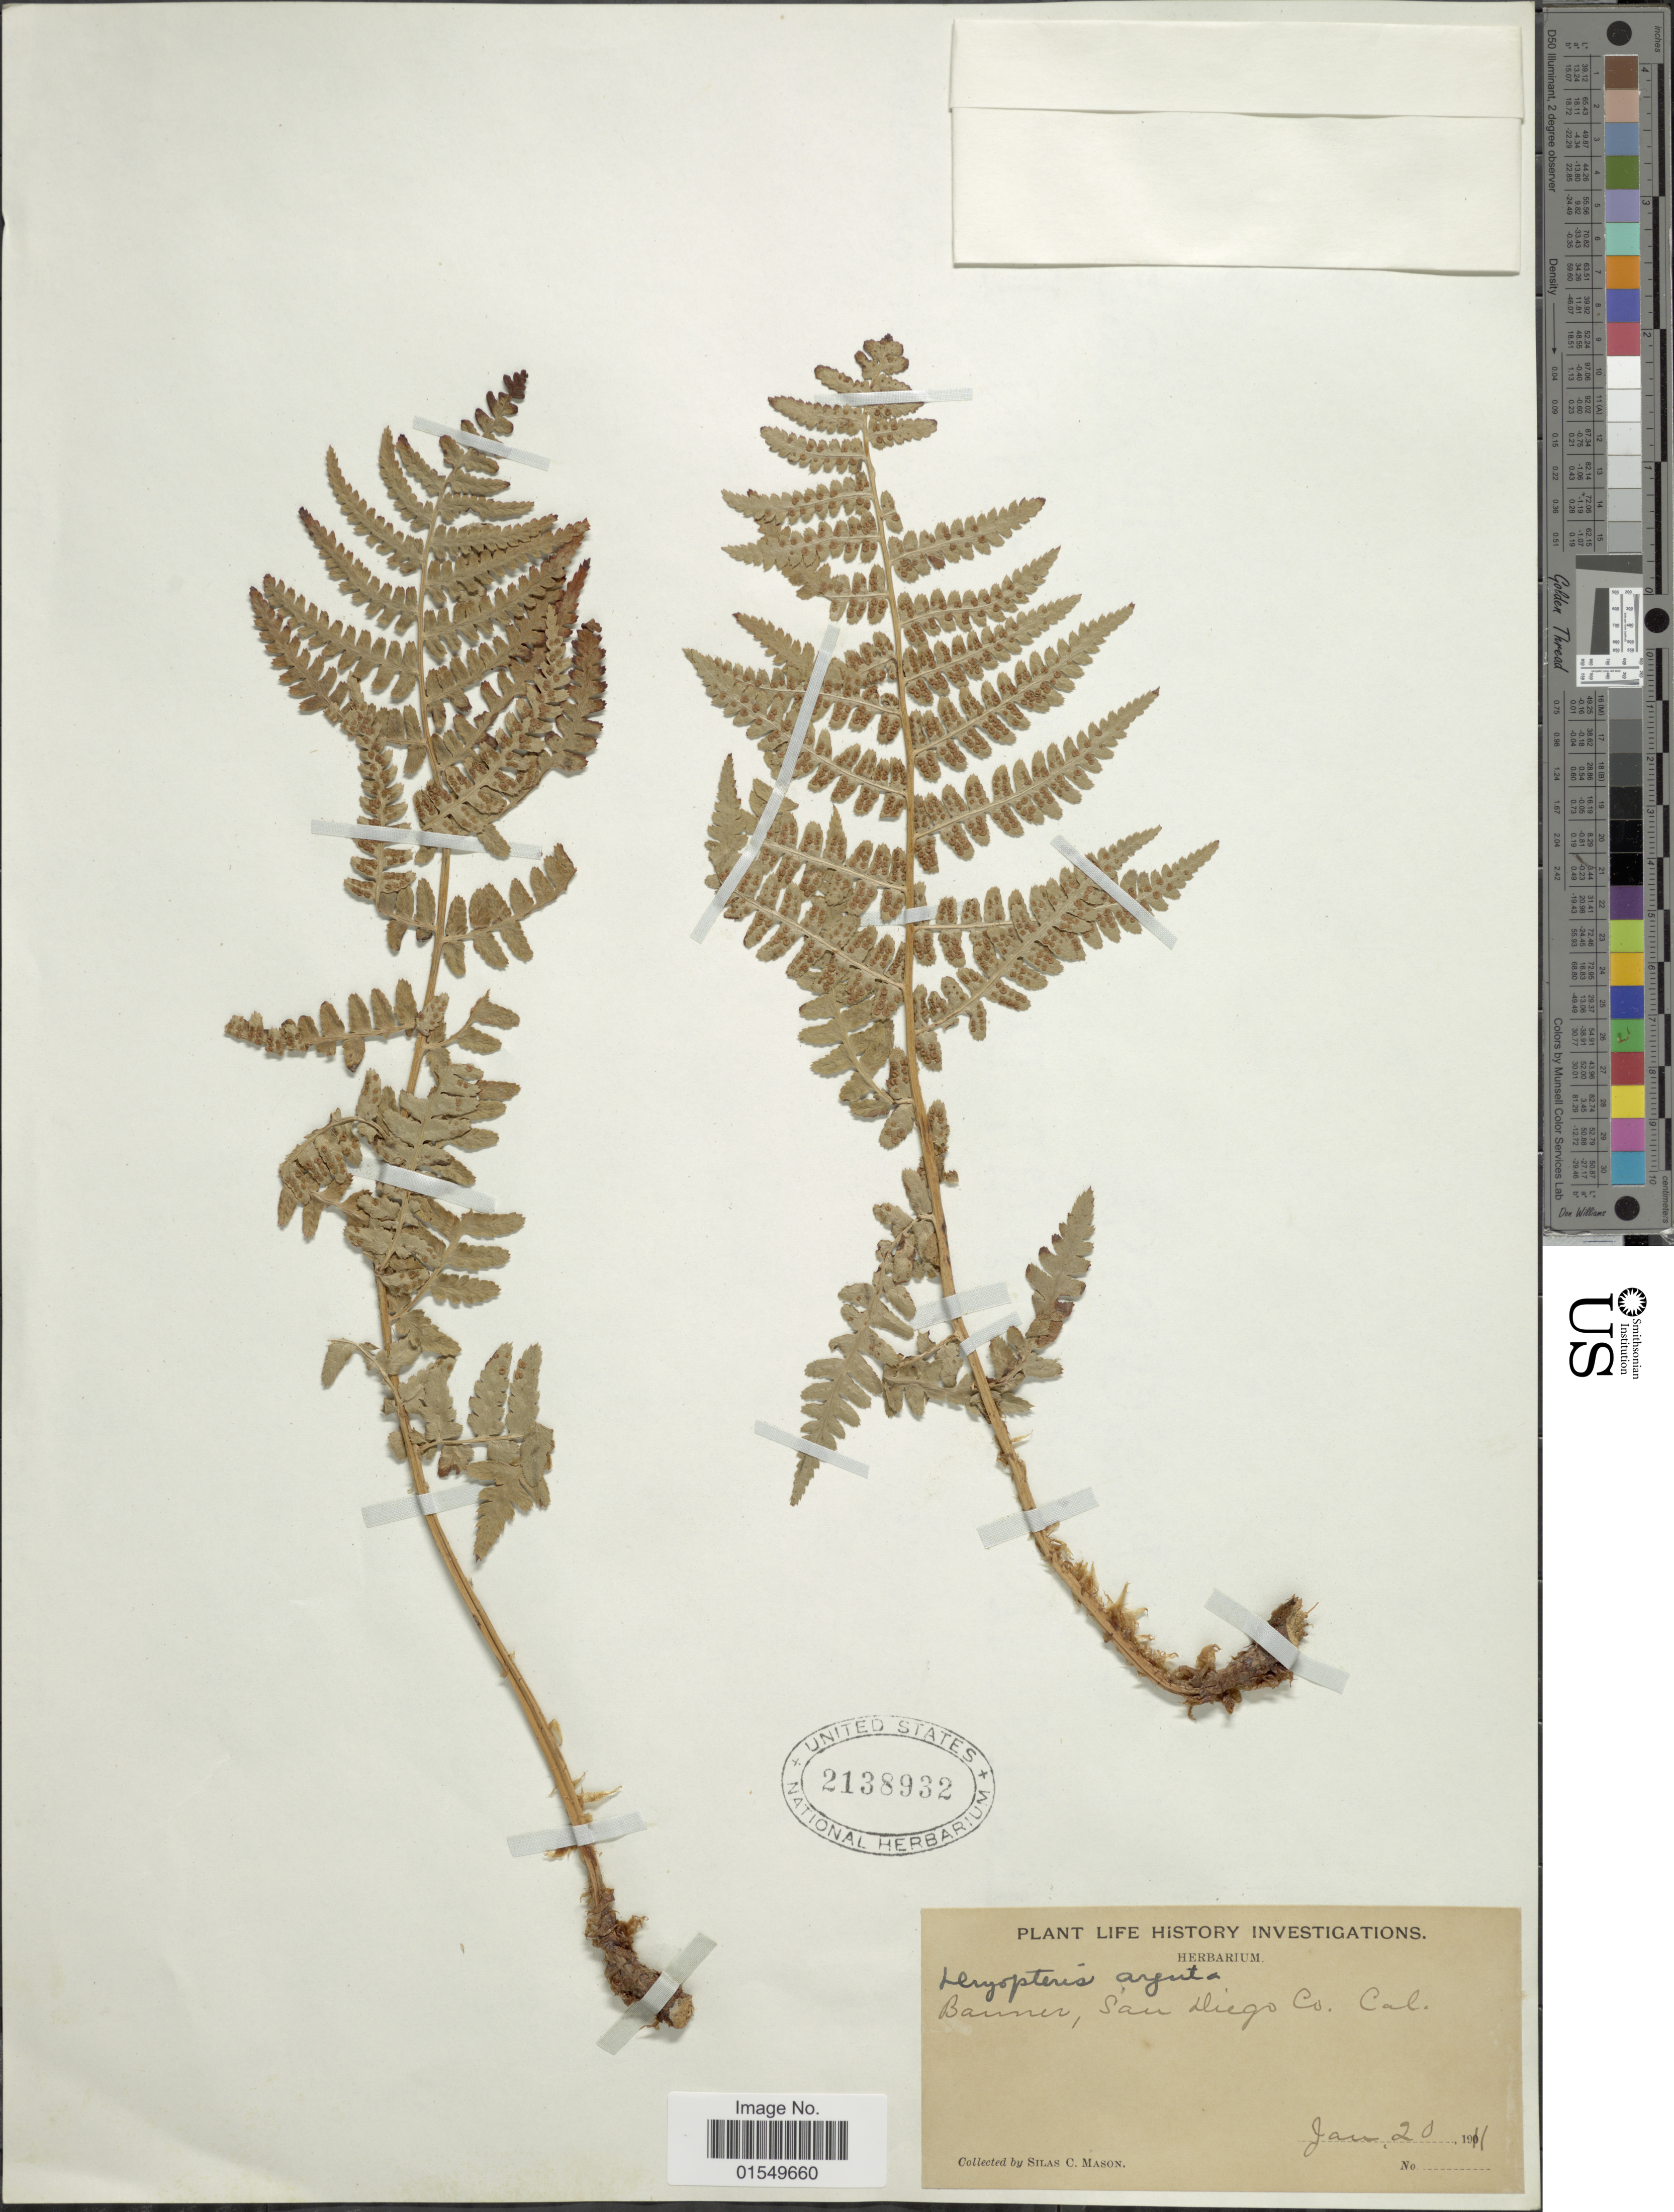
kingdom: Plantae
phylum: Tracheophyta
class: Polypodiopsida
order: Polypodiales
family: Dryopteridaceae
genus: Dryopteris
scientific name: Dryopteris arguta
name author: (Kaulf.) Maxon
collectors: S. Mason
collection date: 1911-01-20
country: United States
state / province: California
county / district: San Diego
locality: Banner, San Diego Co.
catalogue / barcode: US 2138932